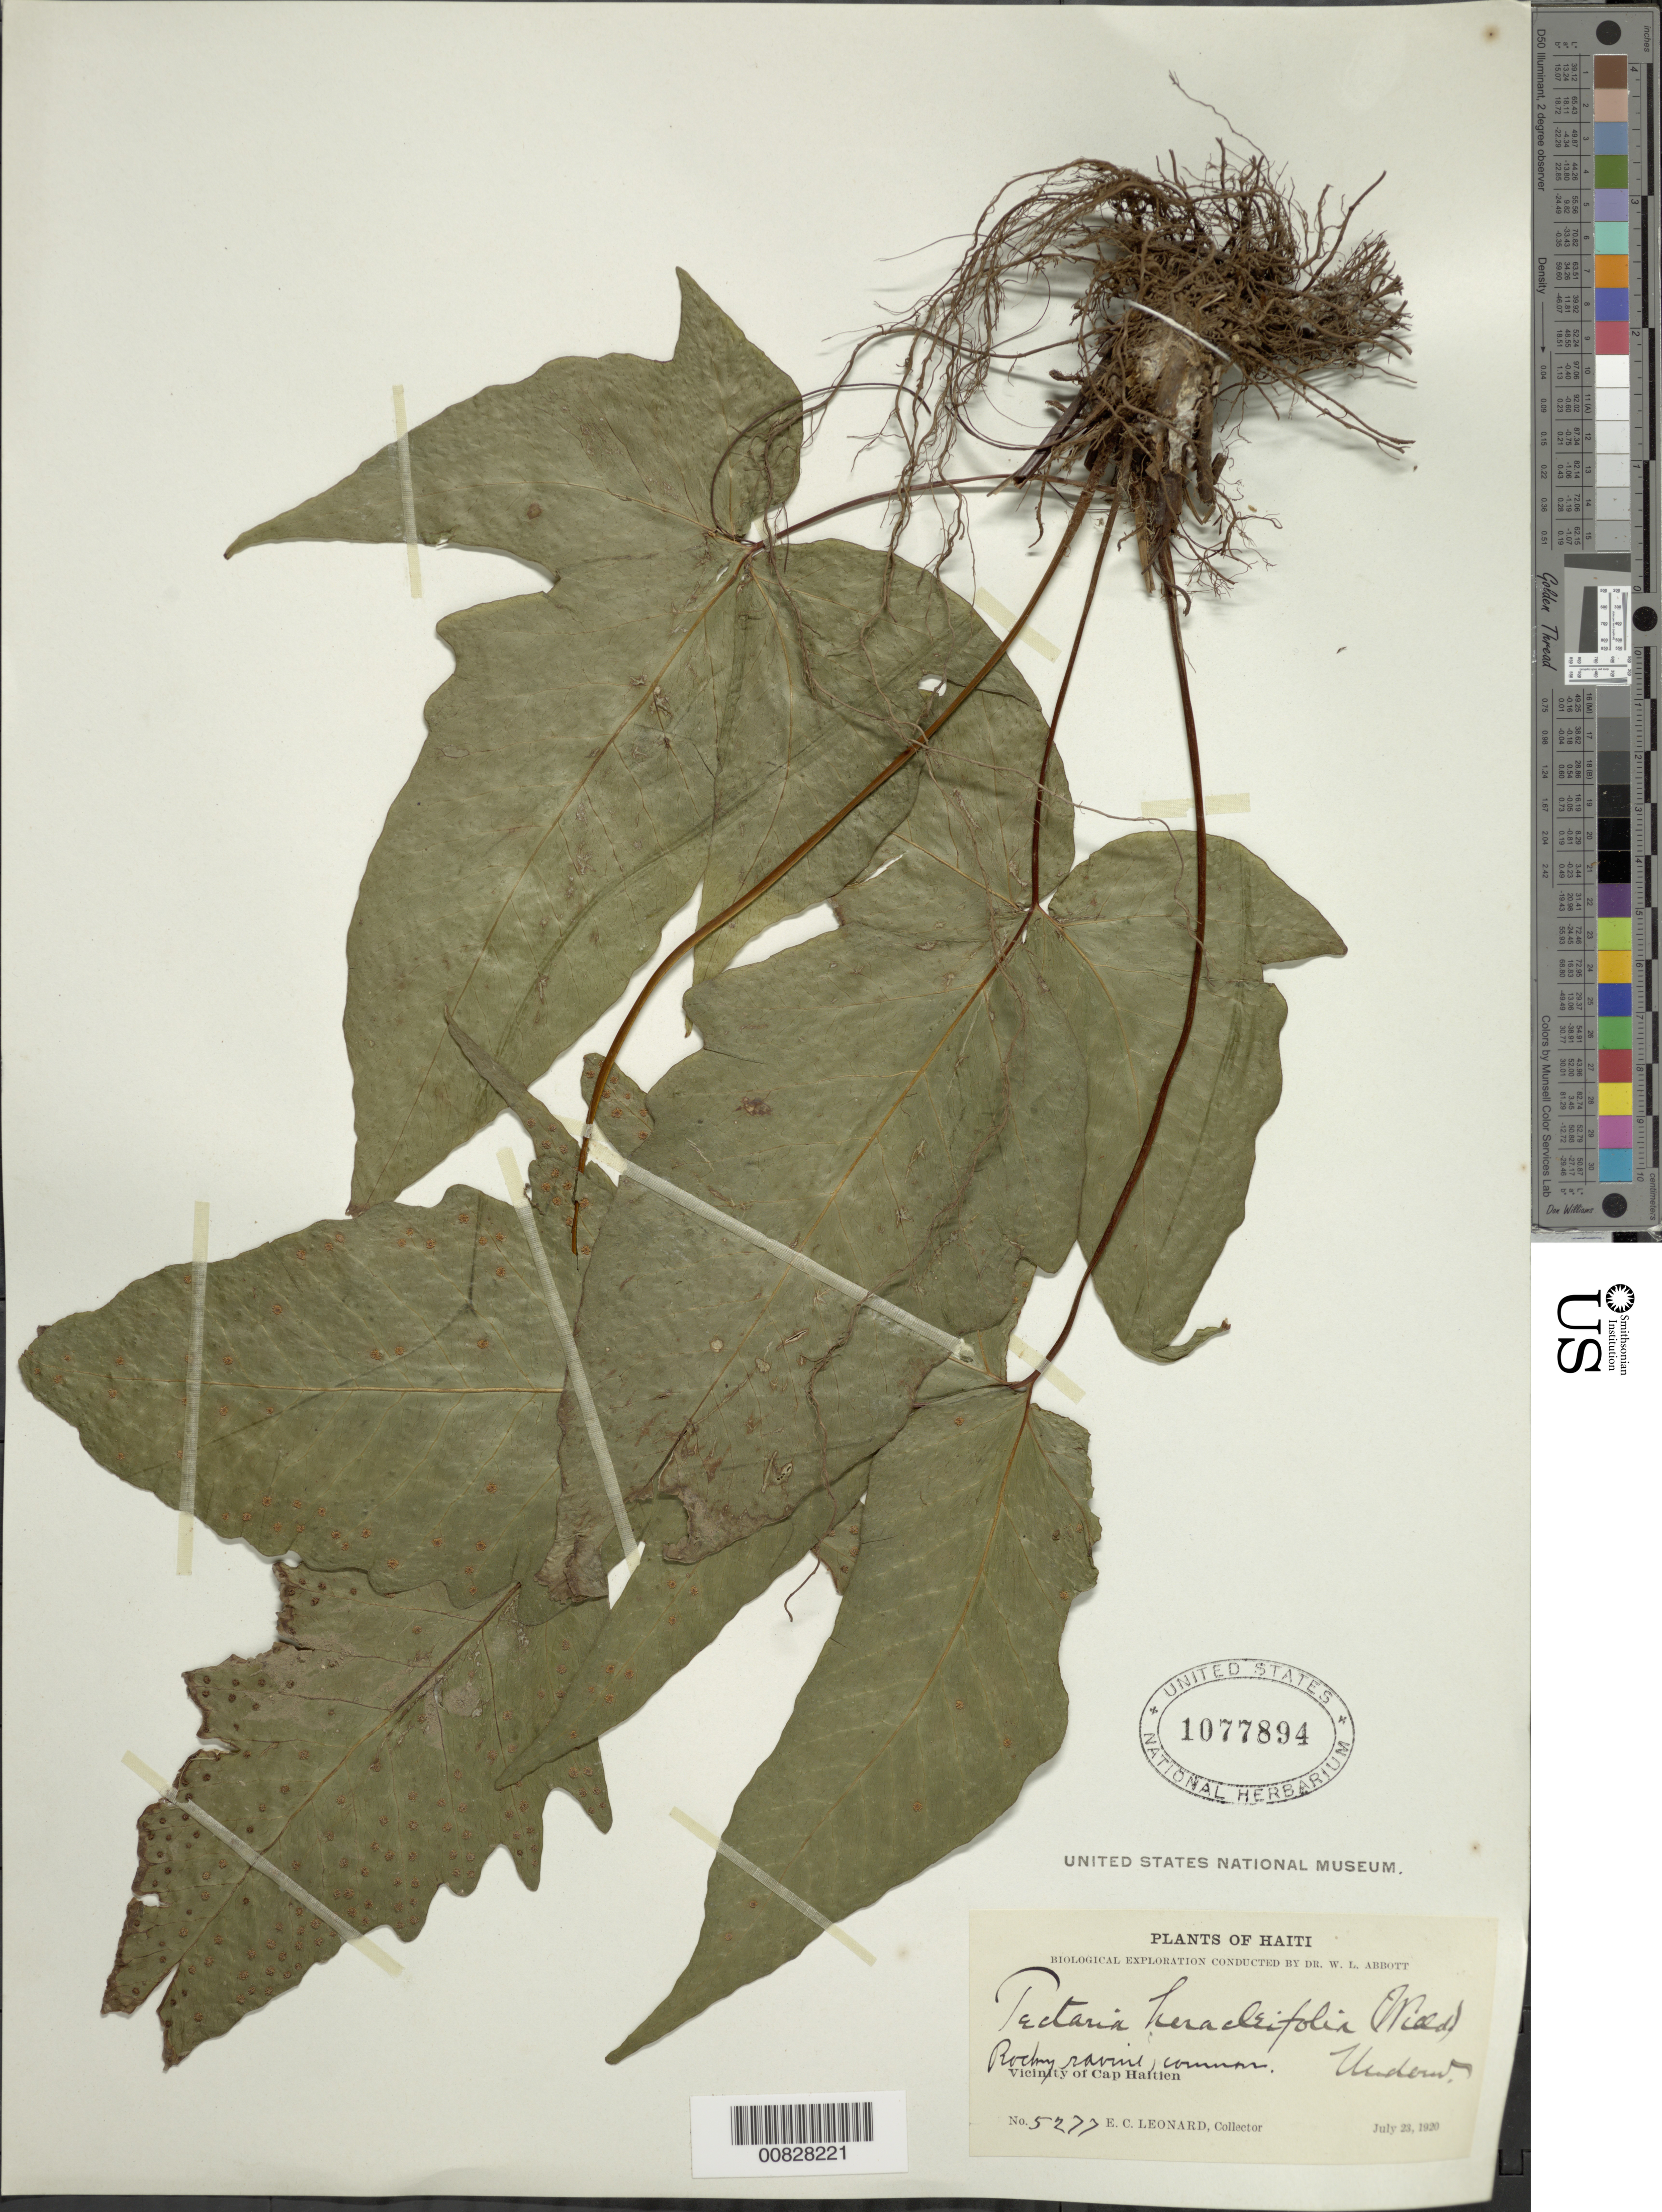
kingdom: Plantae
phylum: Tracheophyta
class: Polypodiopsida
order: Polypodiales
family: Tectariaceae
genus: Tectaria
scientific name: Tectaria heracleifolia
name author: (Willd.) Underw.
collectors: E. C. Leonard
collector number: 5277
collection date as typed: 23 Jul 1920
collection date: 1920-07-23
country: Haiti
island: Hispaniola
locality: Cap Haitien vicinity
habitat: Rocky ravine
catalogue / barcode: US 1077894